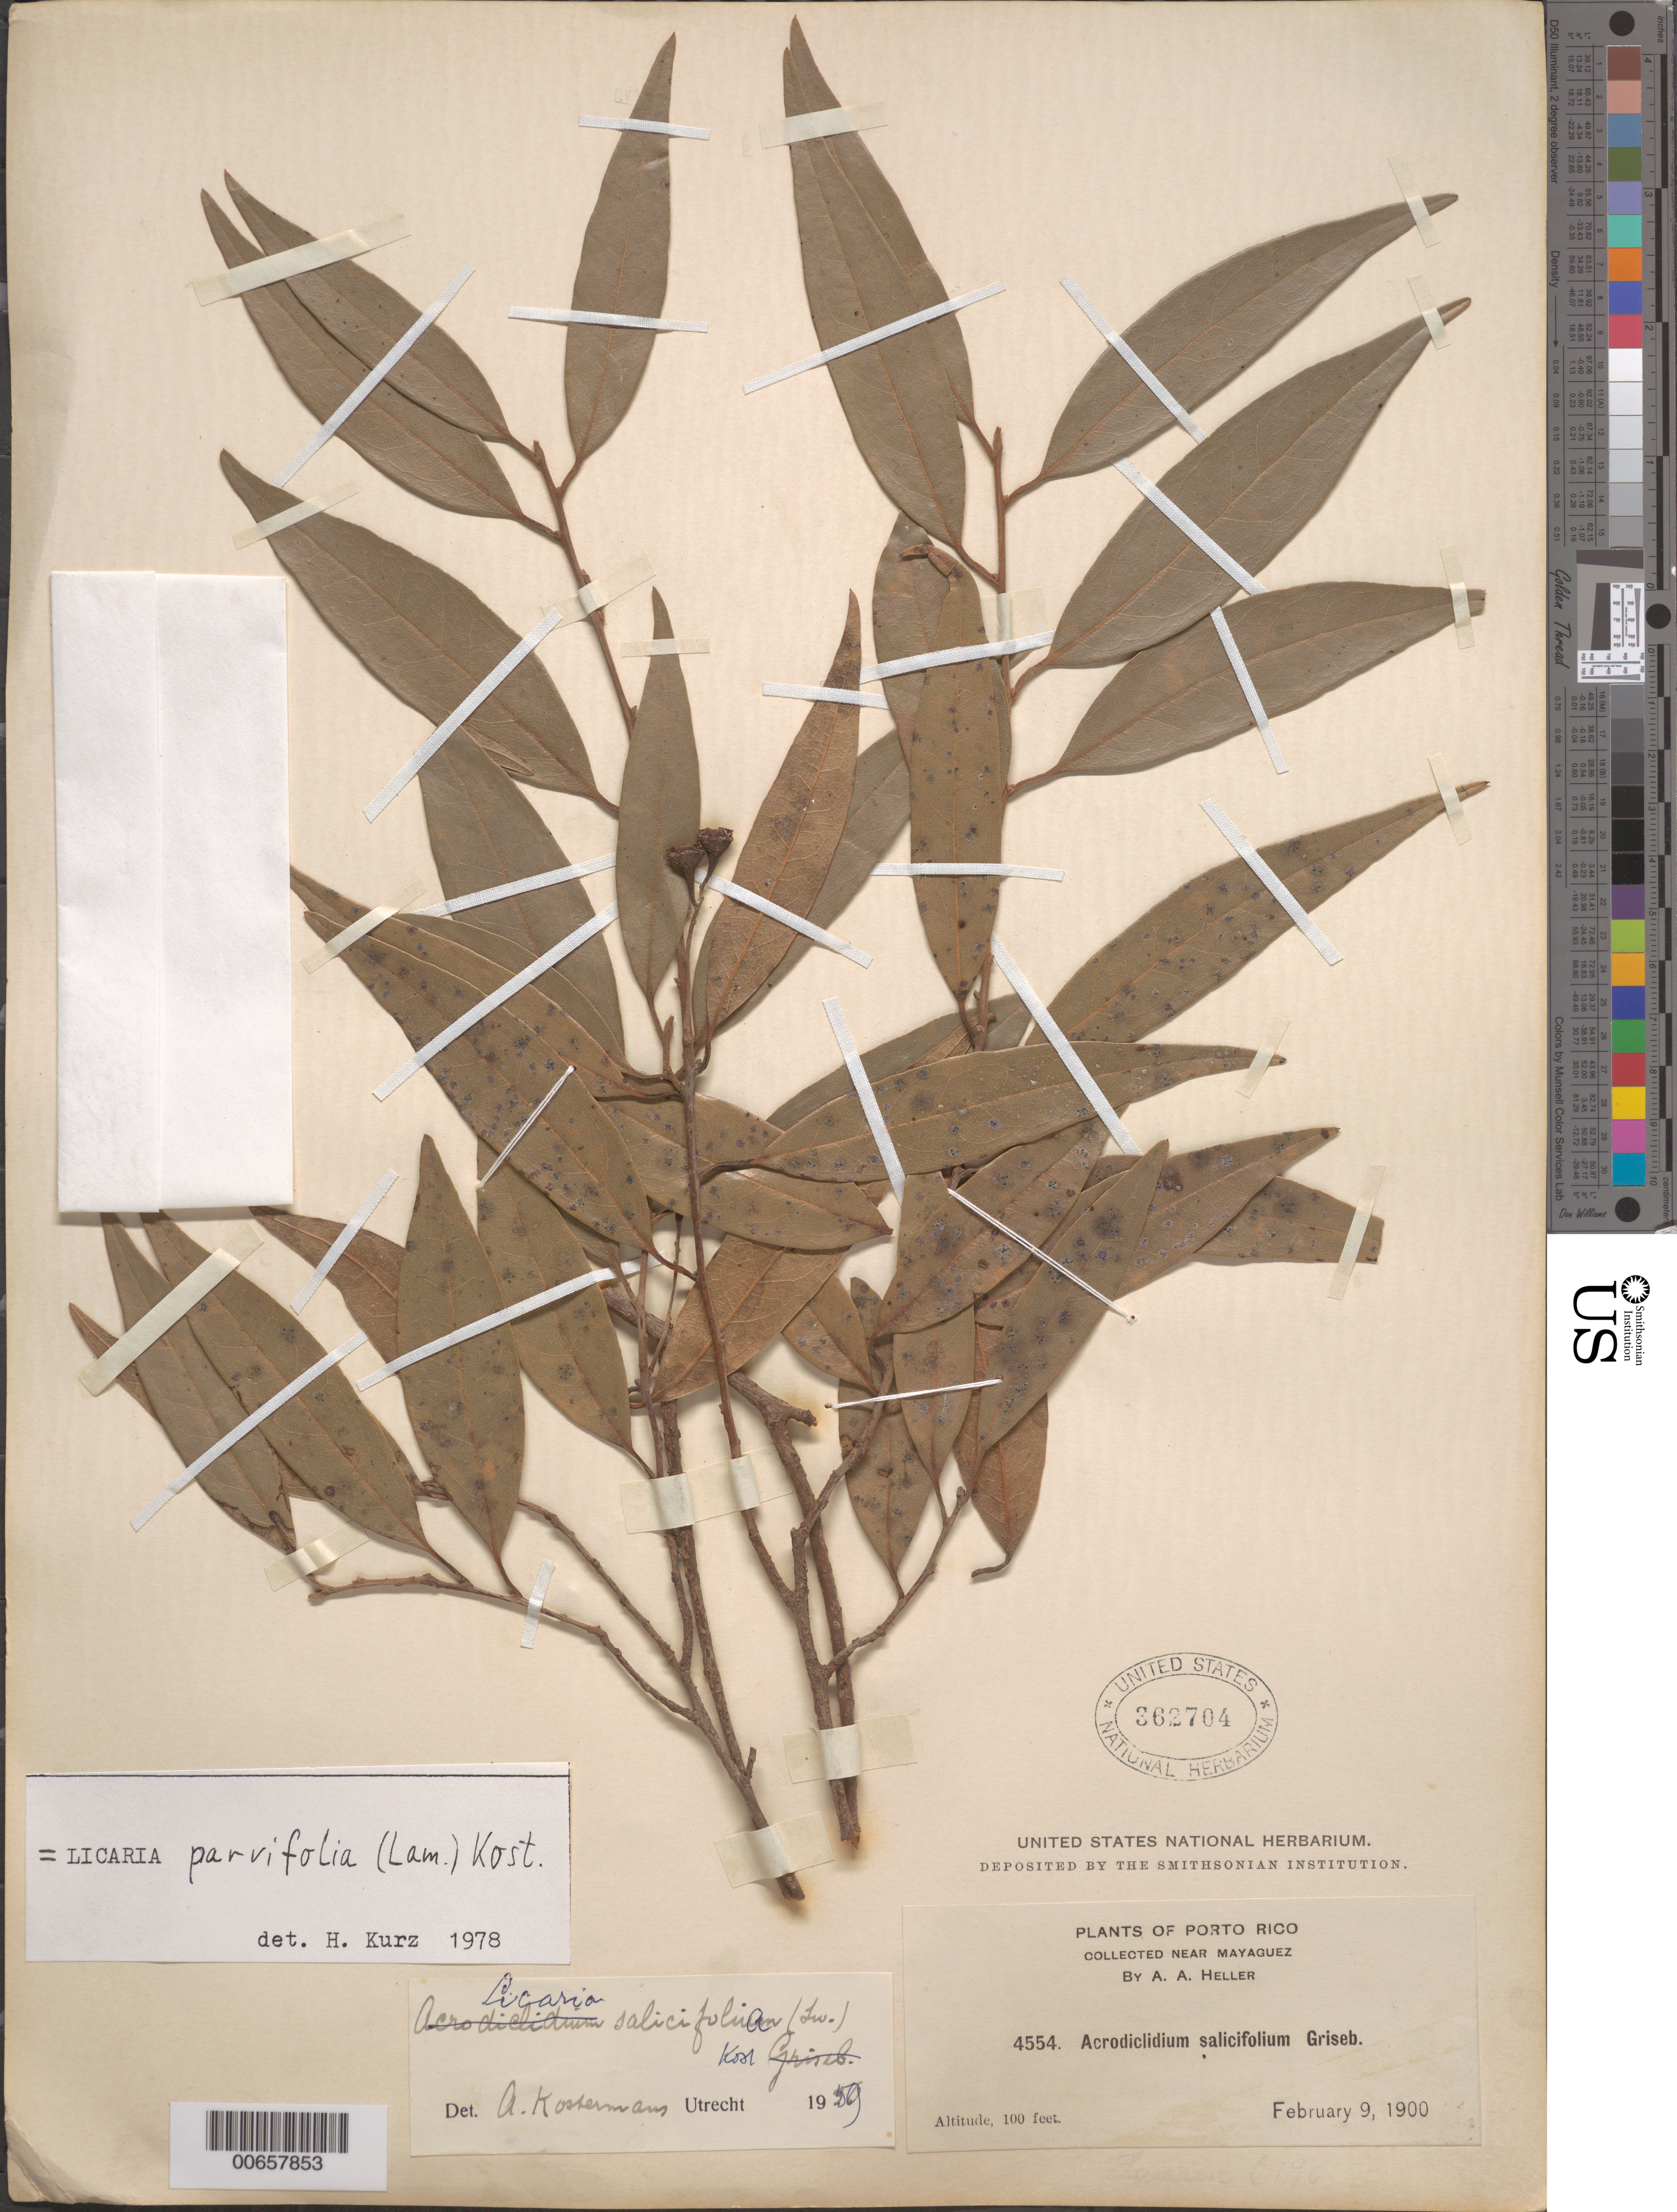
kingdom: Plantae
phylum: Tracheophyta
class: Magnoliopsida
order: Laurales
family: Lauraceae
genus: Licaria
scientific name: Licaria parvifolia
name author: (Lam.) Kosterm. ex León & Alain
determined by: Kurz, H.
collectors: A. A. Heller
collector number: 4554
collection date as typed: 09 Feb 1900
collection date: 1900-02-09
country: Puerto Rico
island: Greater Antilles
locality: Mayaguez, vic of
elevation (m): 30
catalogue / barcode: US 362704